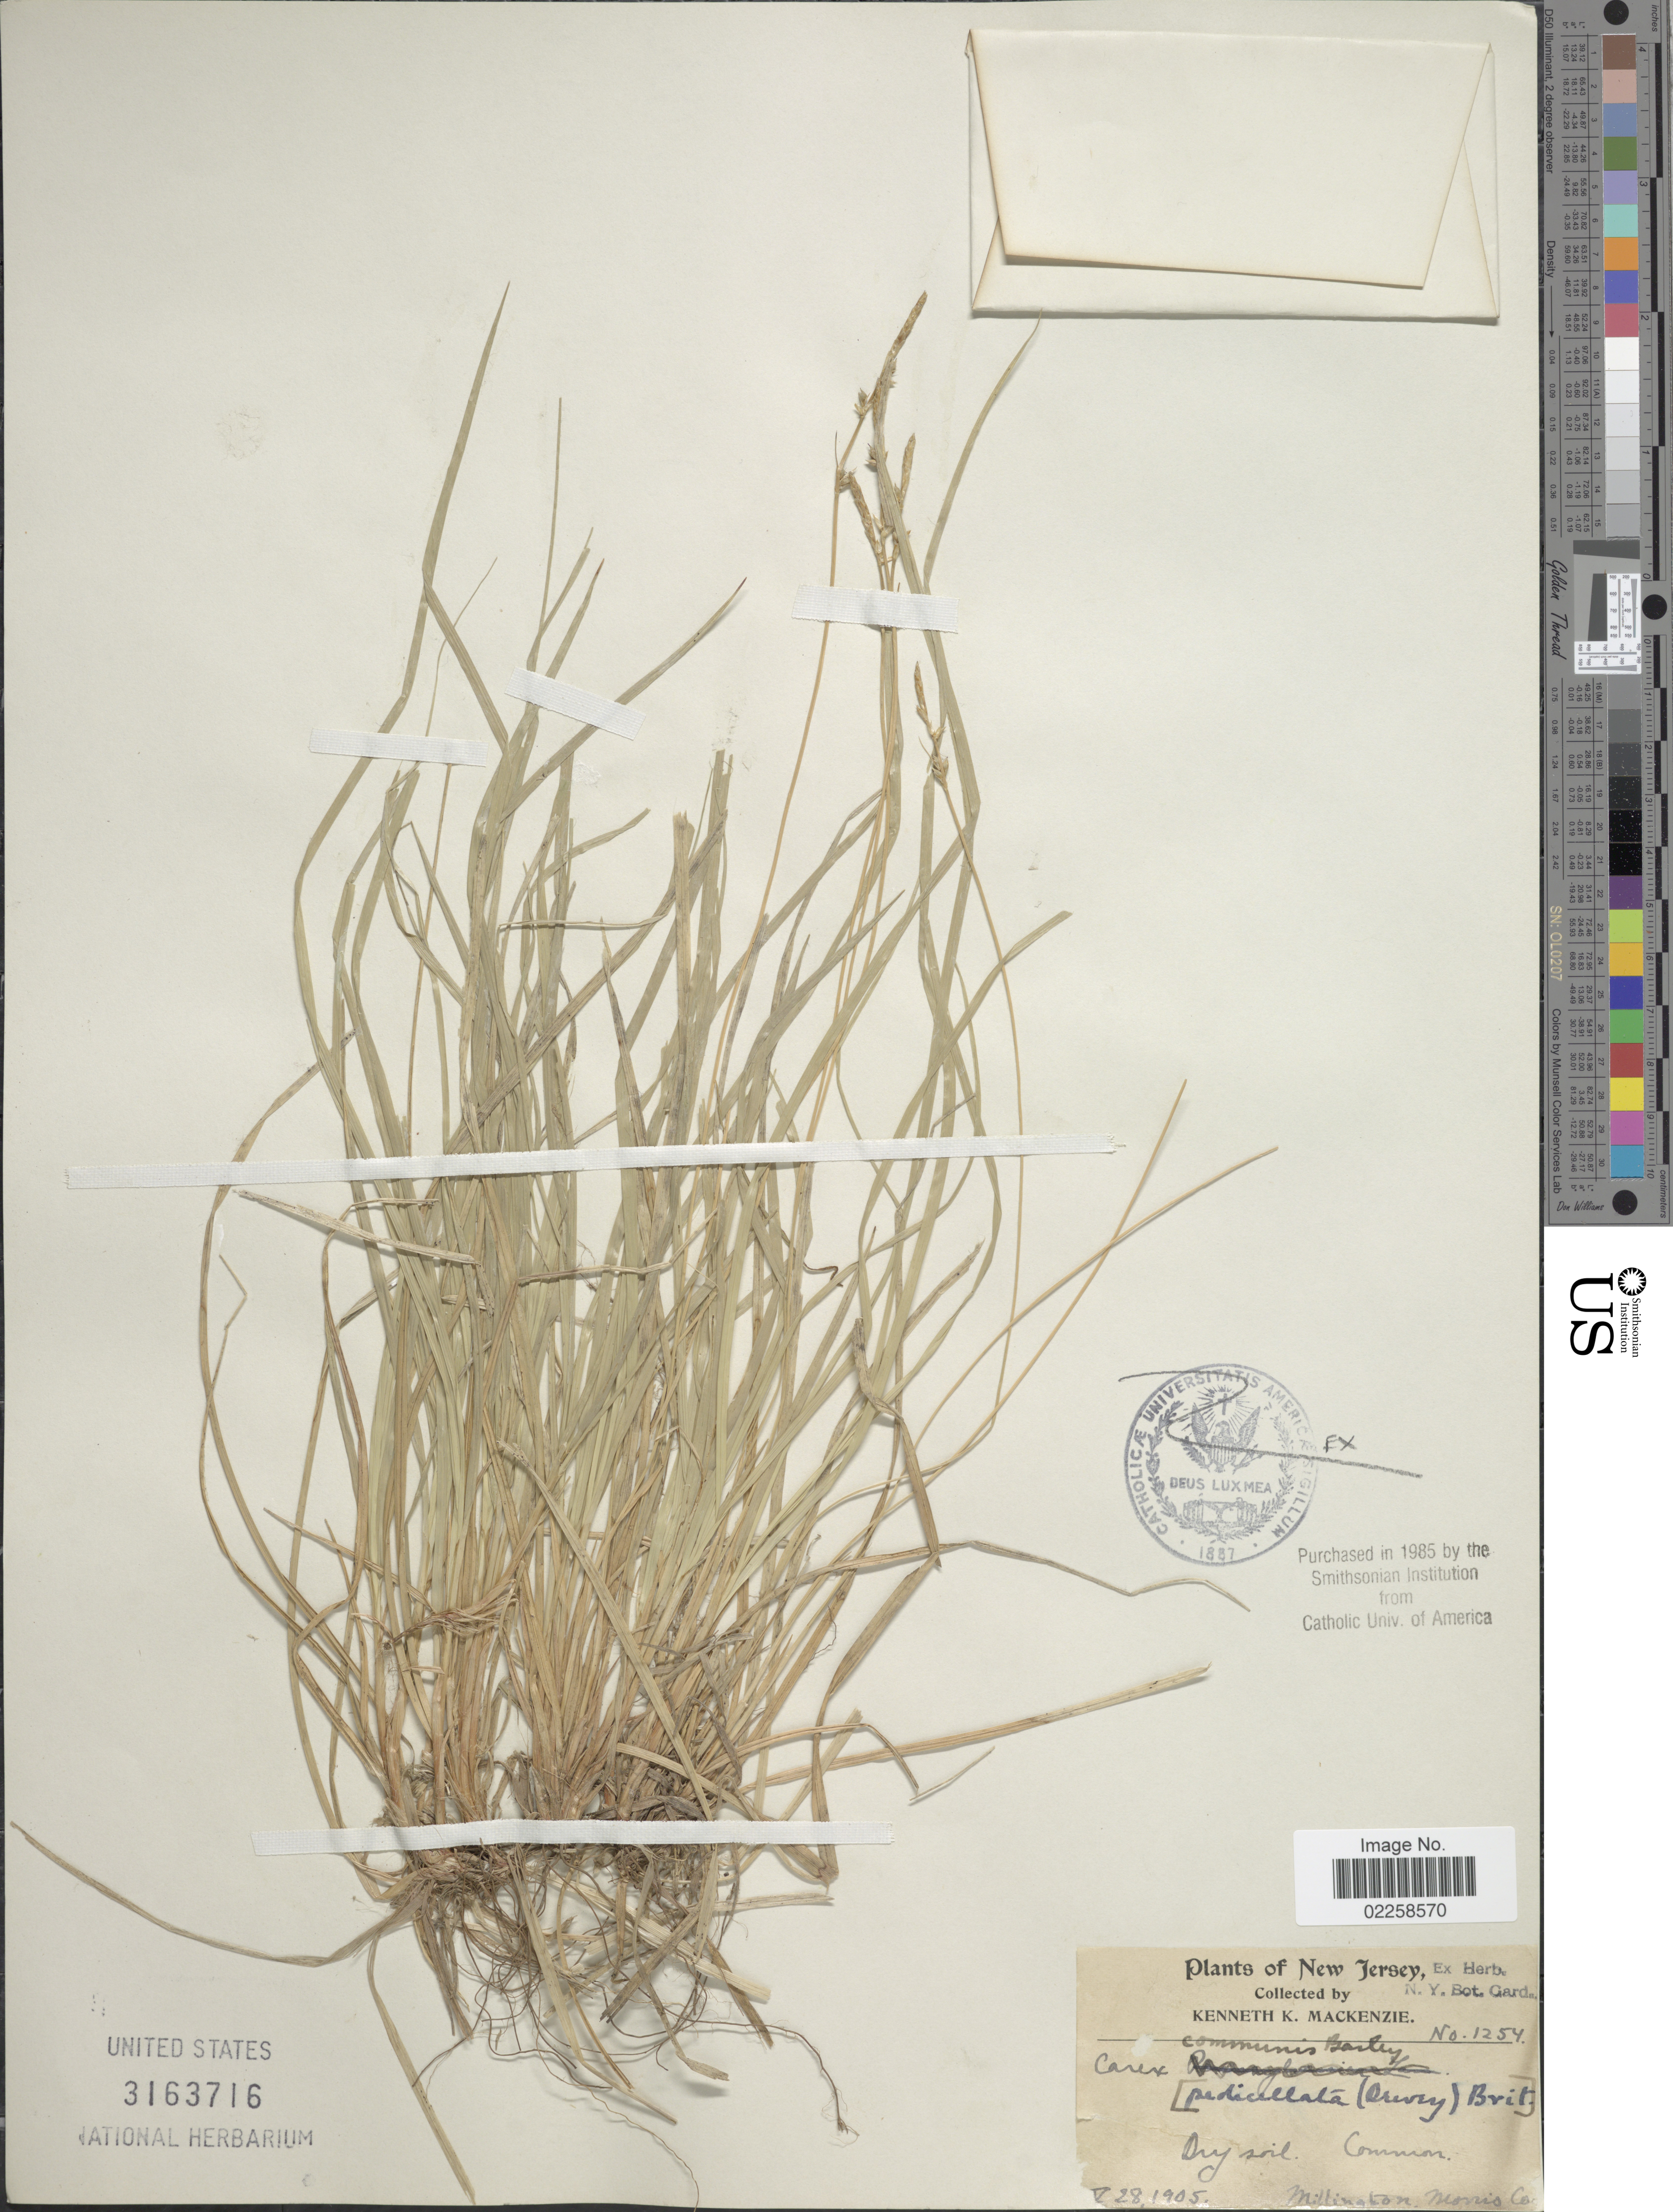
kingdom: Plantae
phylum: Tracheophyta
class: Liliopsida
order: Poales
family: Cyperaceae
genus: Carex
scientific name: Carex communis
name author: L.H. Bailey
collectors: K. K. Mackenzie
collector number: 1254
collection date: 1905-05-28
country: United States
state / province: New Jersey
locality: Dry soil. Millington, Morris Co.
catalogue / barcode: US 3163716